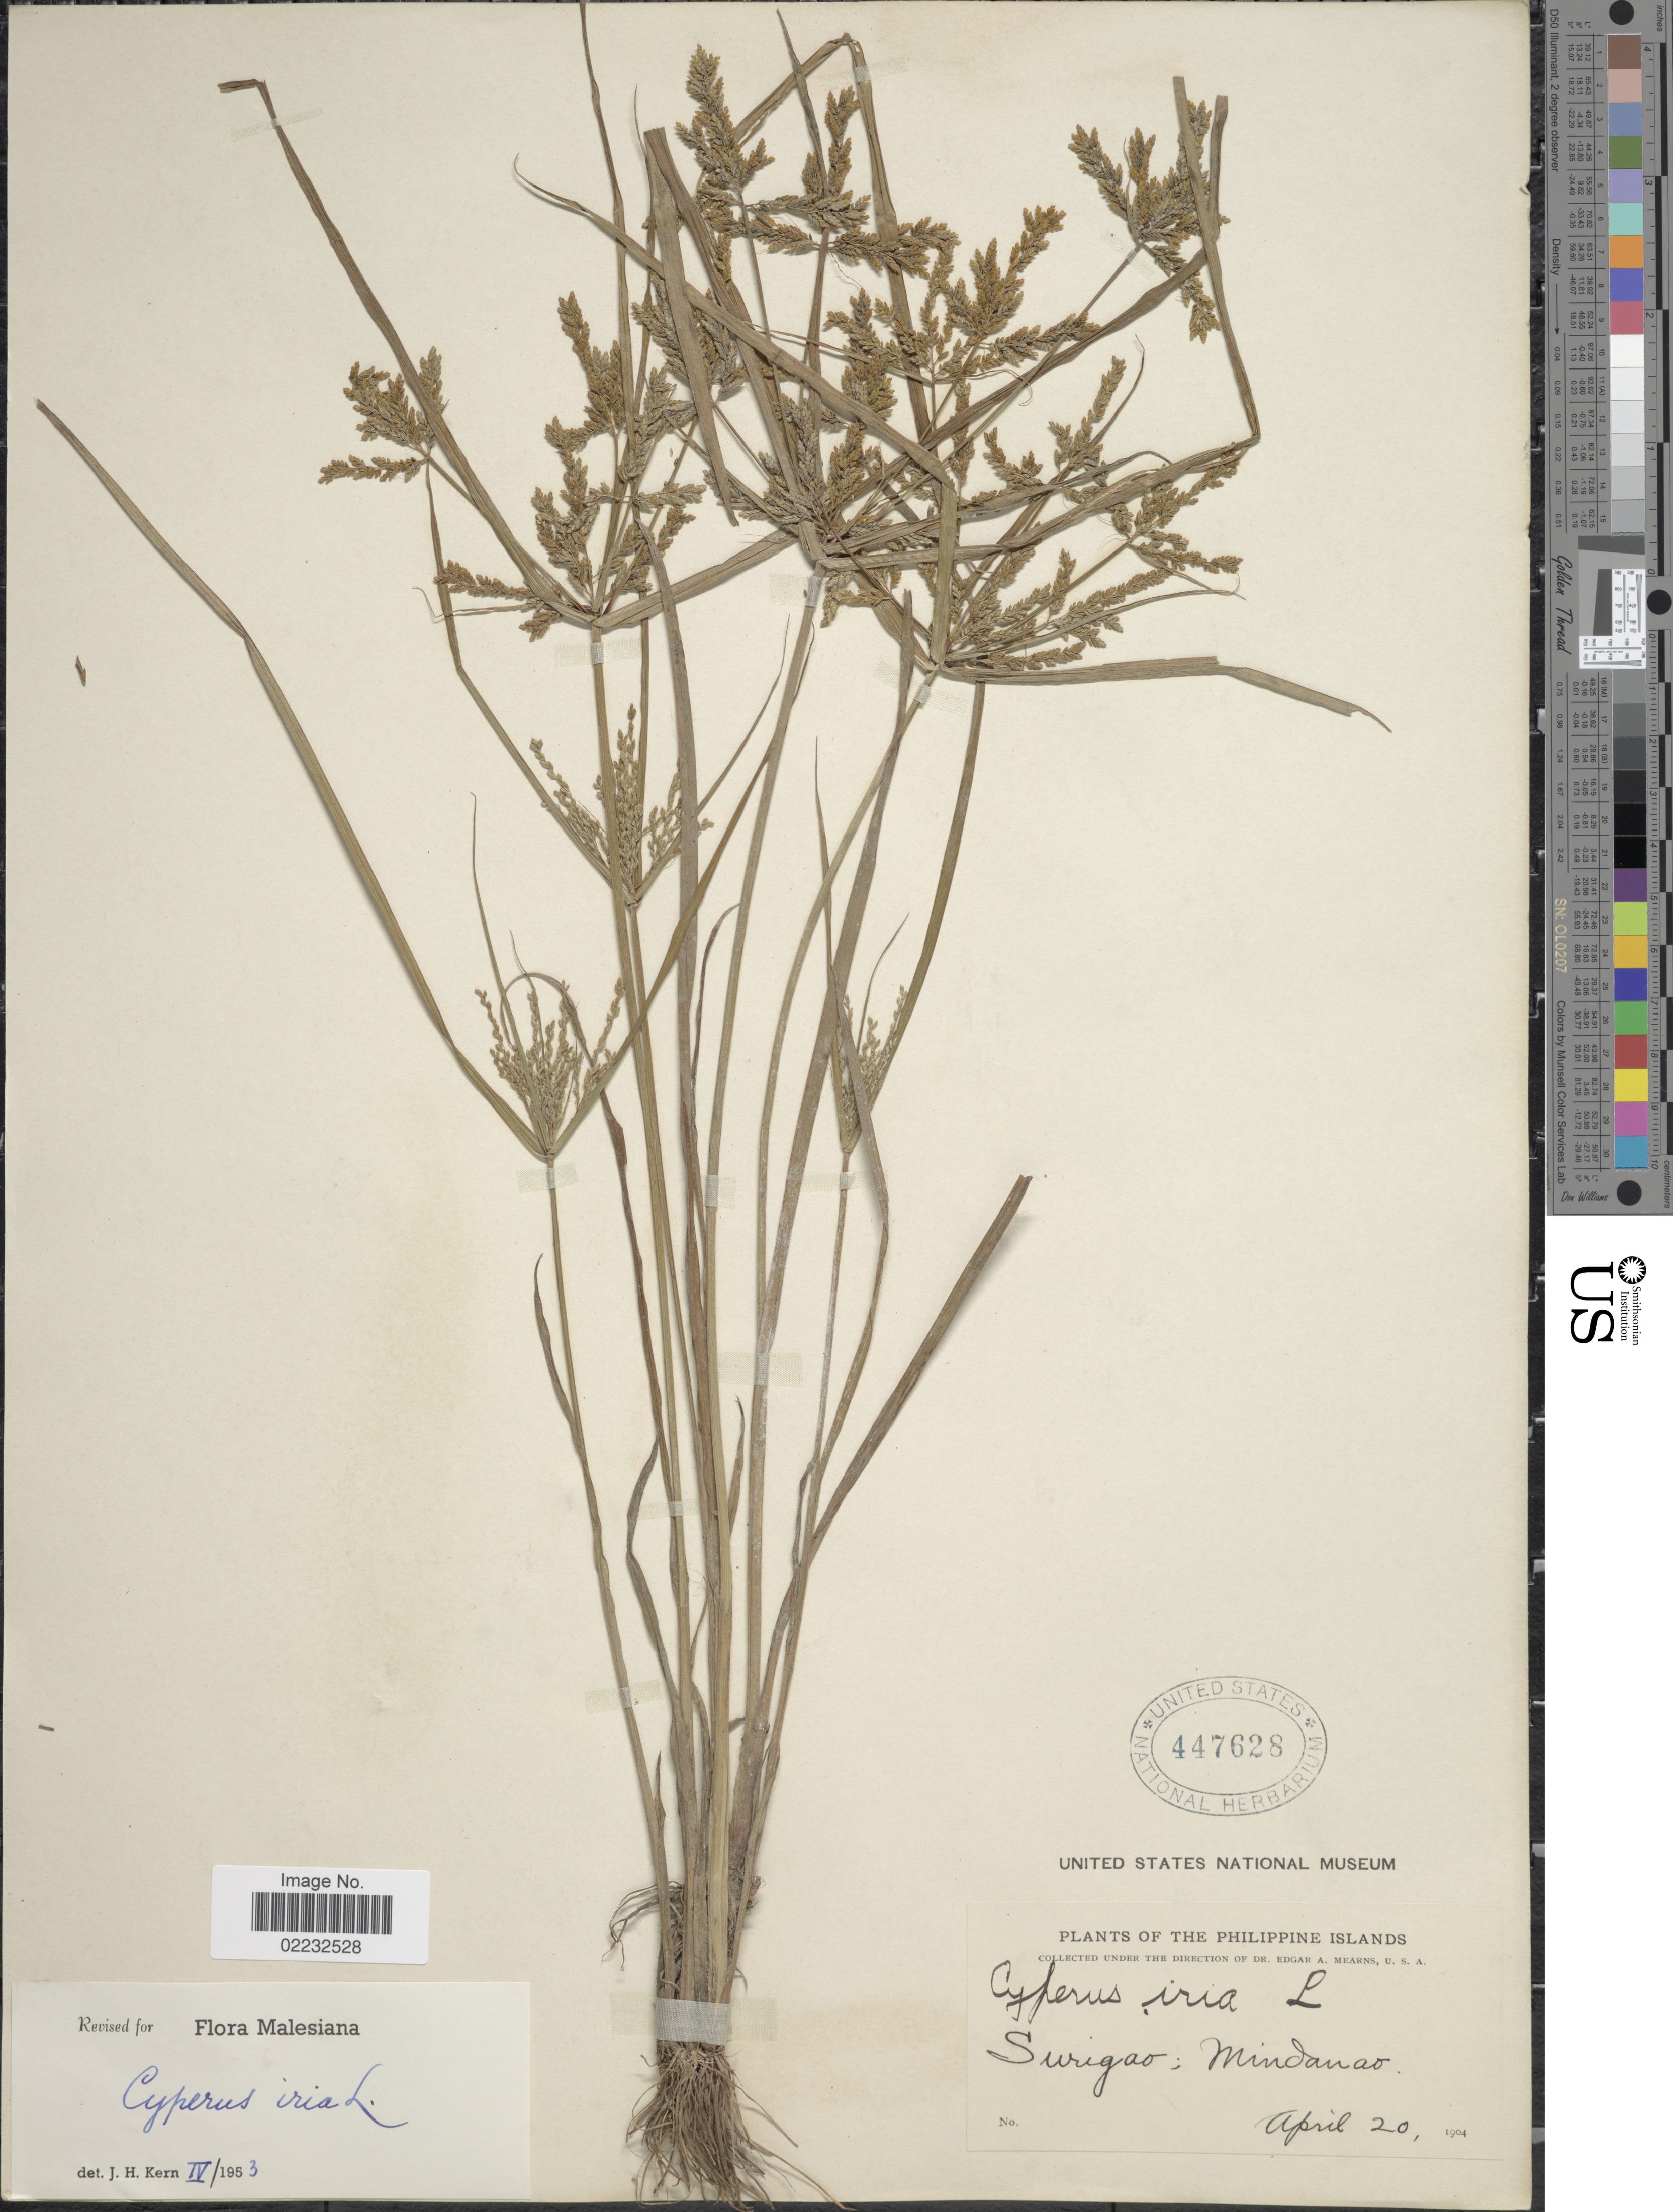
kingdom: Plantae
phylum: Tracheophyta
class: Liliopsida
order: Poales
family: Cyperaceae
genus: Cyperus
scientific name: Cyperus iria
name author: L.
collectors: E. A. Mearns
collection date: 1904-04-20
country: Philippines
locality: Surigao, Mindanao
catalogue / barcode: US 447628